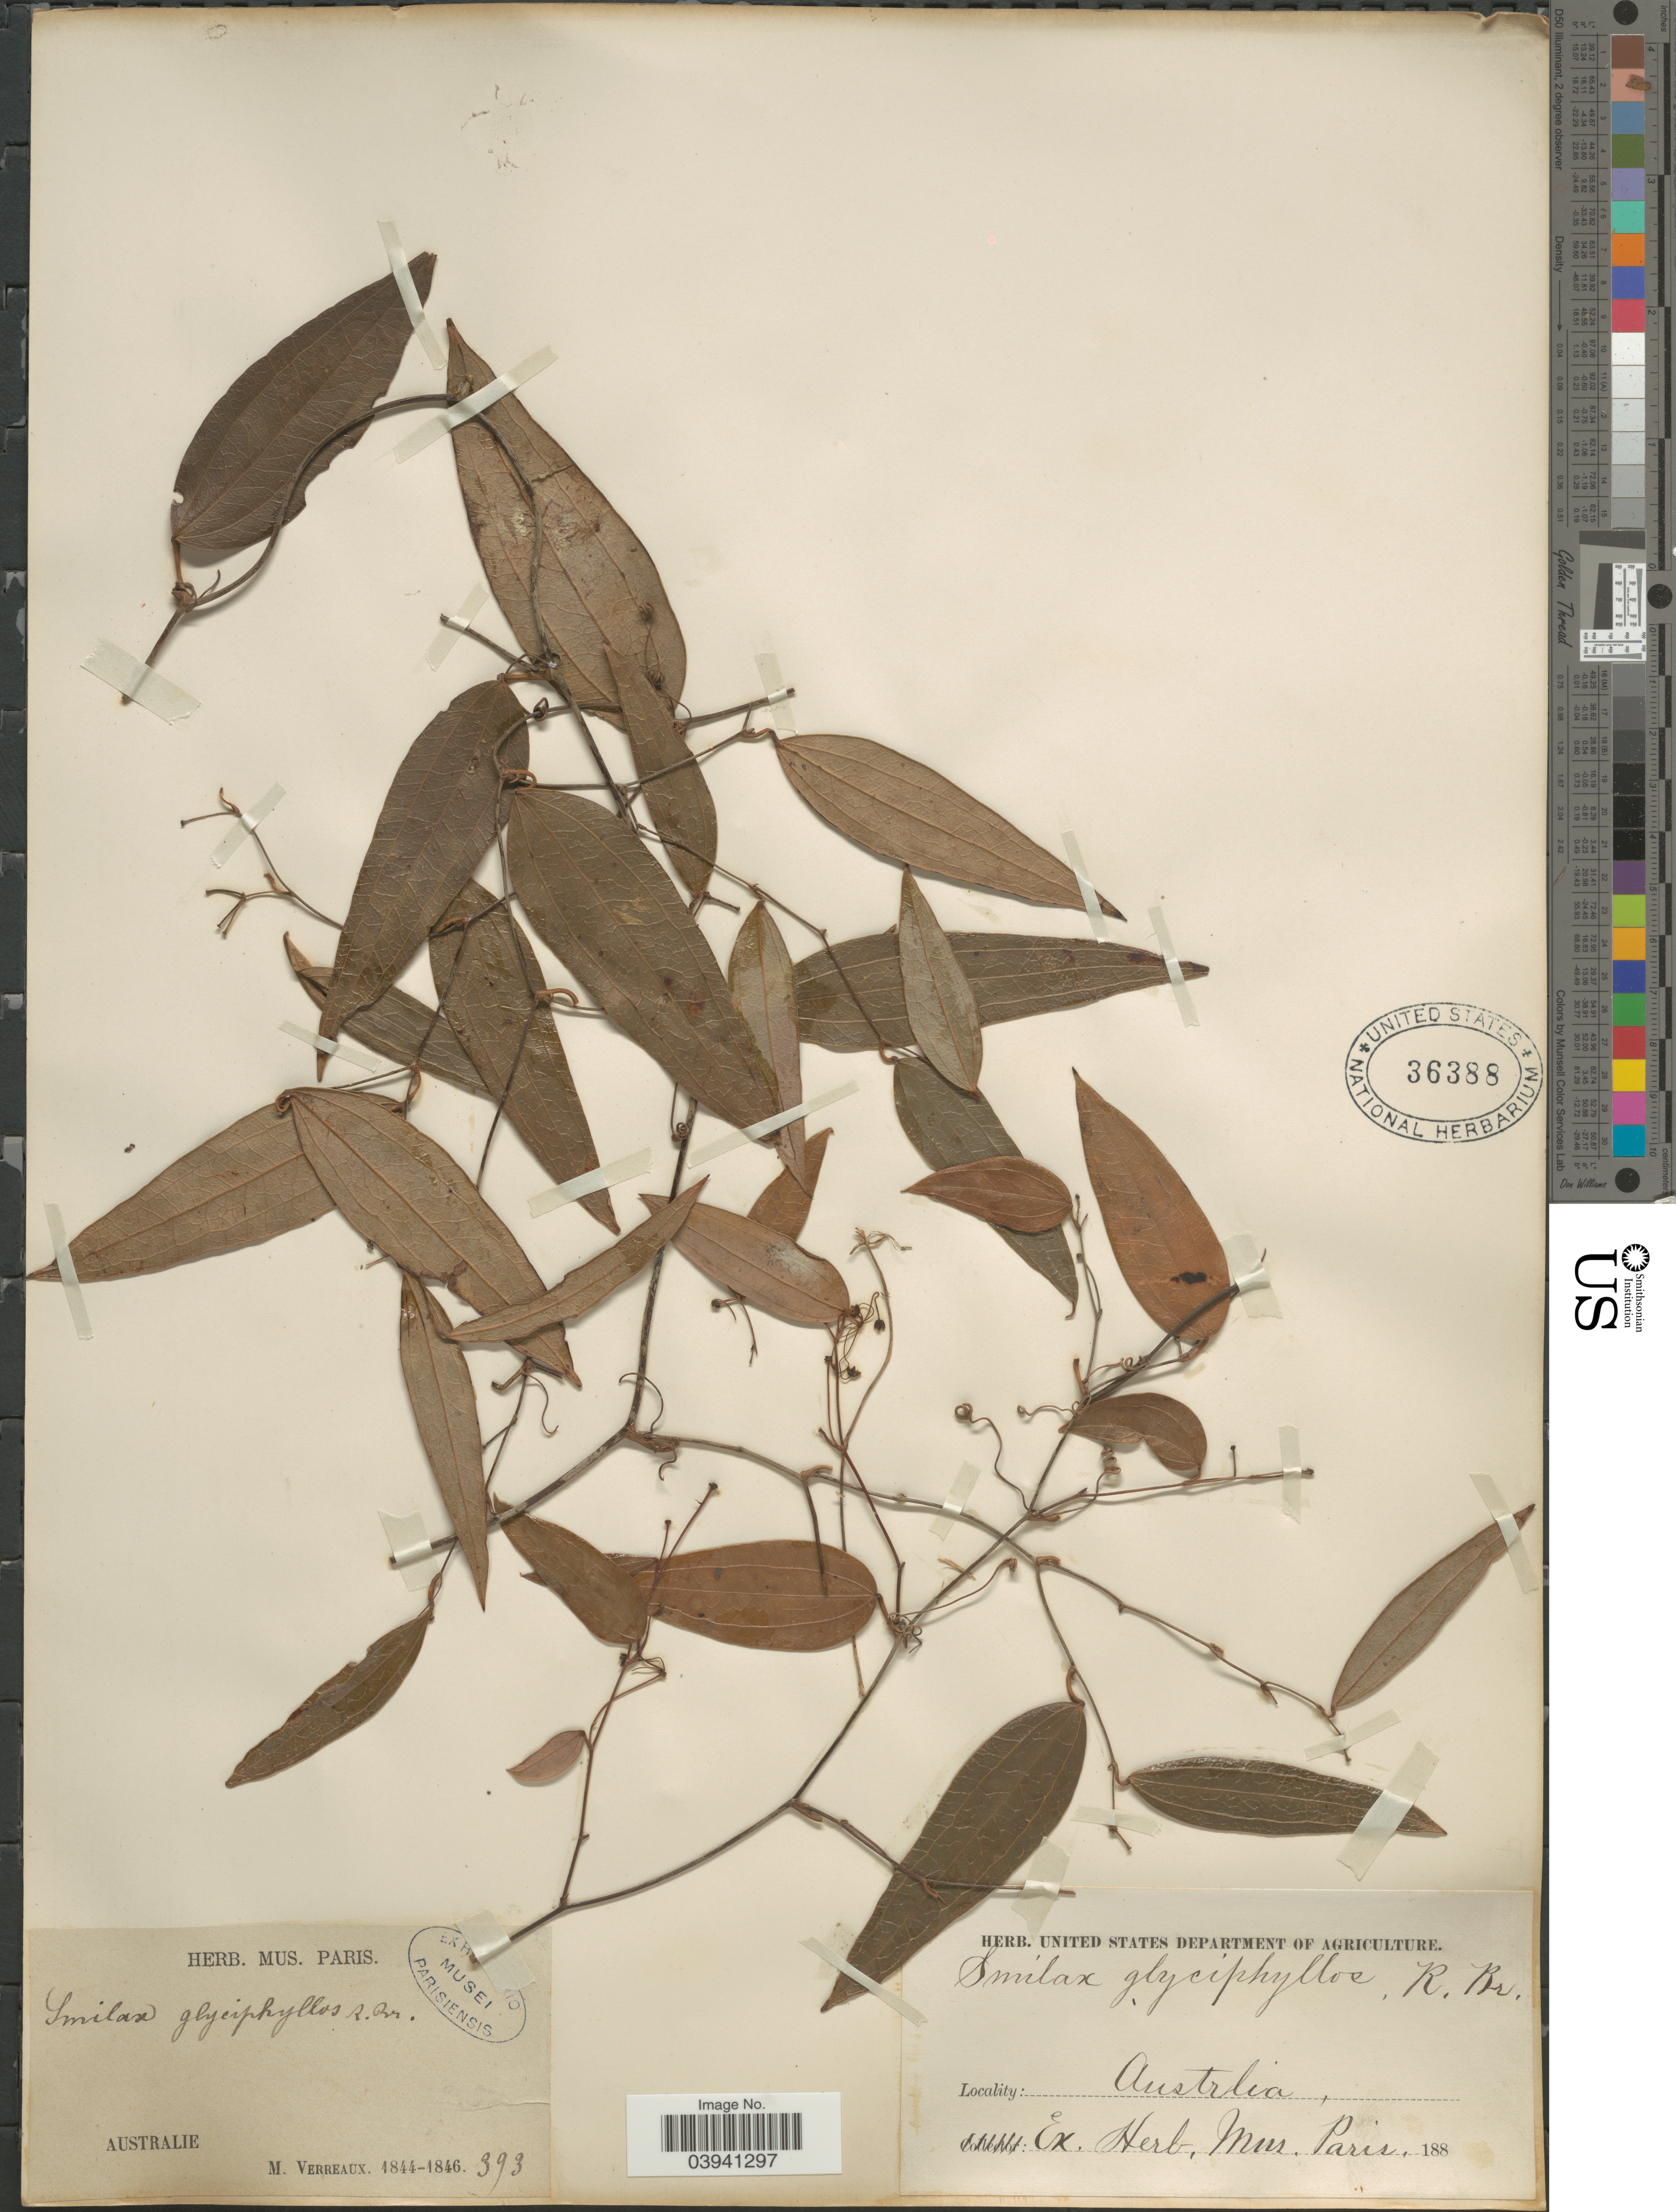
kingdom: Plantae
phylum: Tracheophyta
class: Liliopsida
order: Liliales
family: Smilacaceae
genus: Smilax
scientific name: Smilax glycyphylla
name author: Hassk.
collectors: M. Verreaux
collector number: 393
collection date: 1844/1846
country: Australia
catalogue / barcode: US 36388